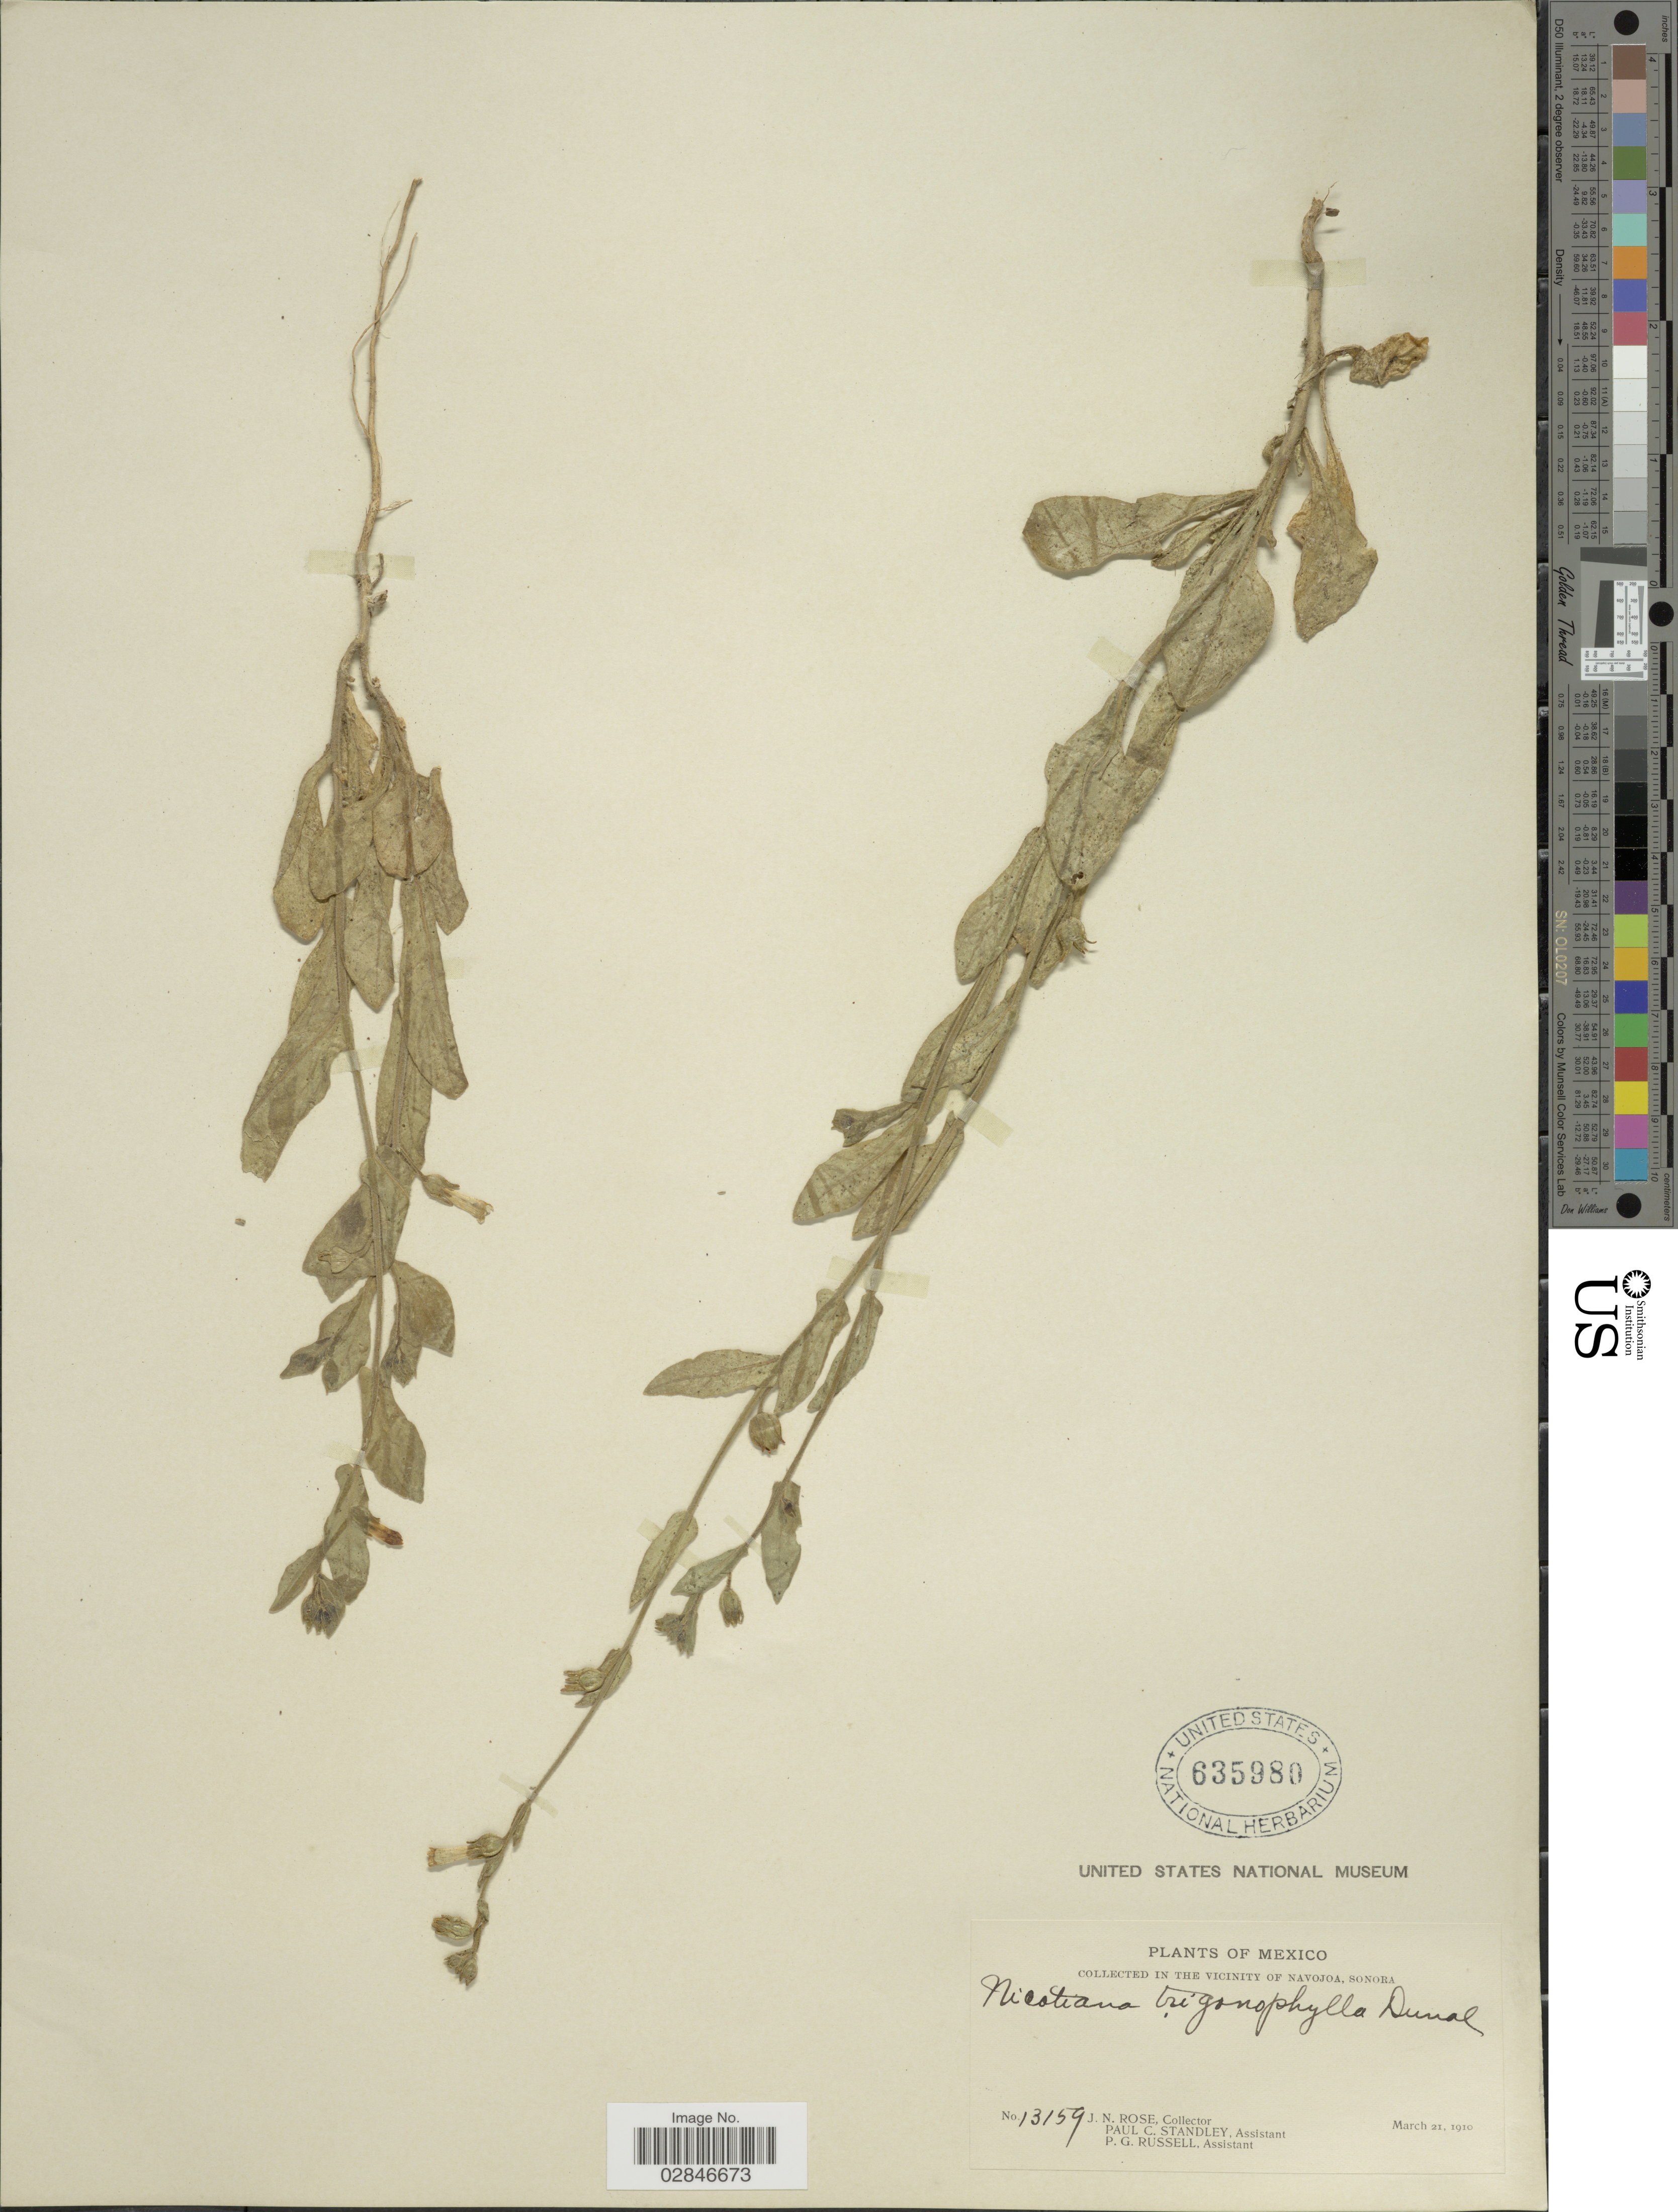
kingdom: Plantae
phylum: Tracheophyta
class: Magnoliopsida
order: Solanales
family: Solanaceae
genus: Nicotiana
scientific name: Nicotiana trigonophylla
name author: Dunal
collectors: J. N. Rose, P. C. Standley & P. G. Russell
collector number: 13159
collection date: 1910-03-21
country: Mexico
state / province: Sonora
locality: In the vicinity of Navojoa.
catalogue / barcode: US 635980